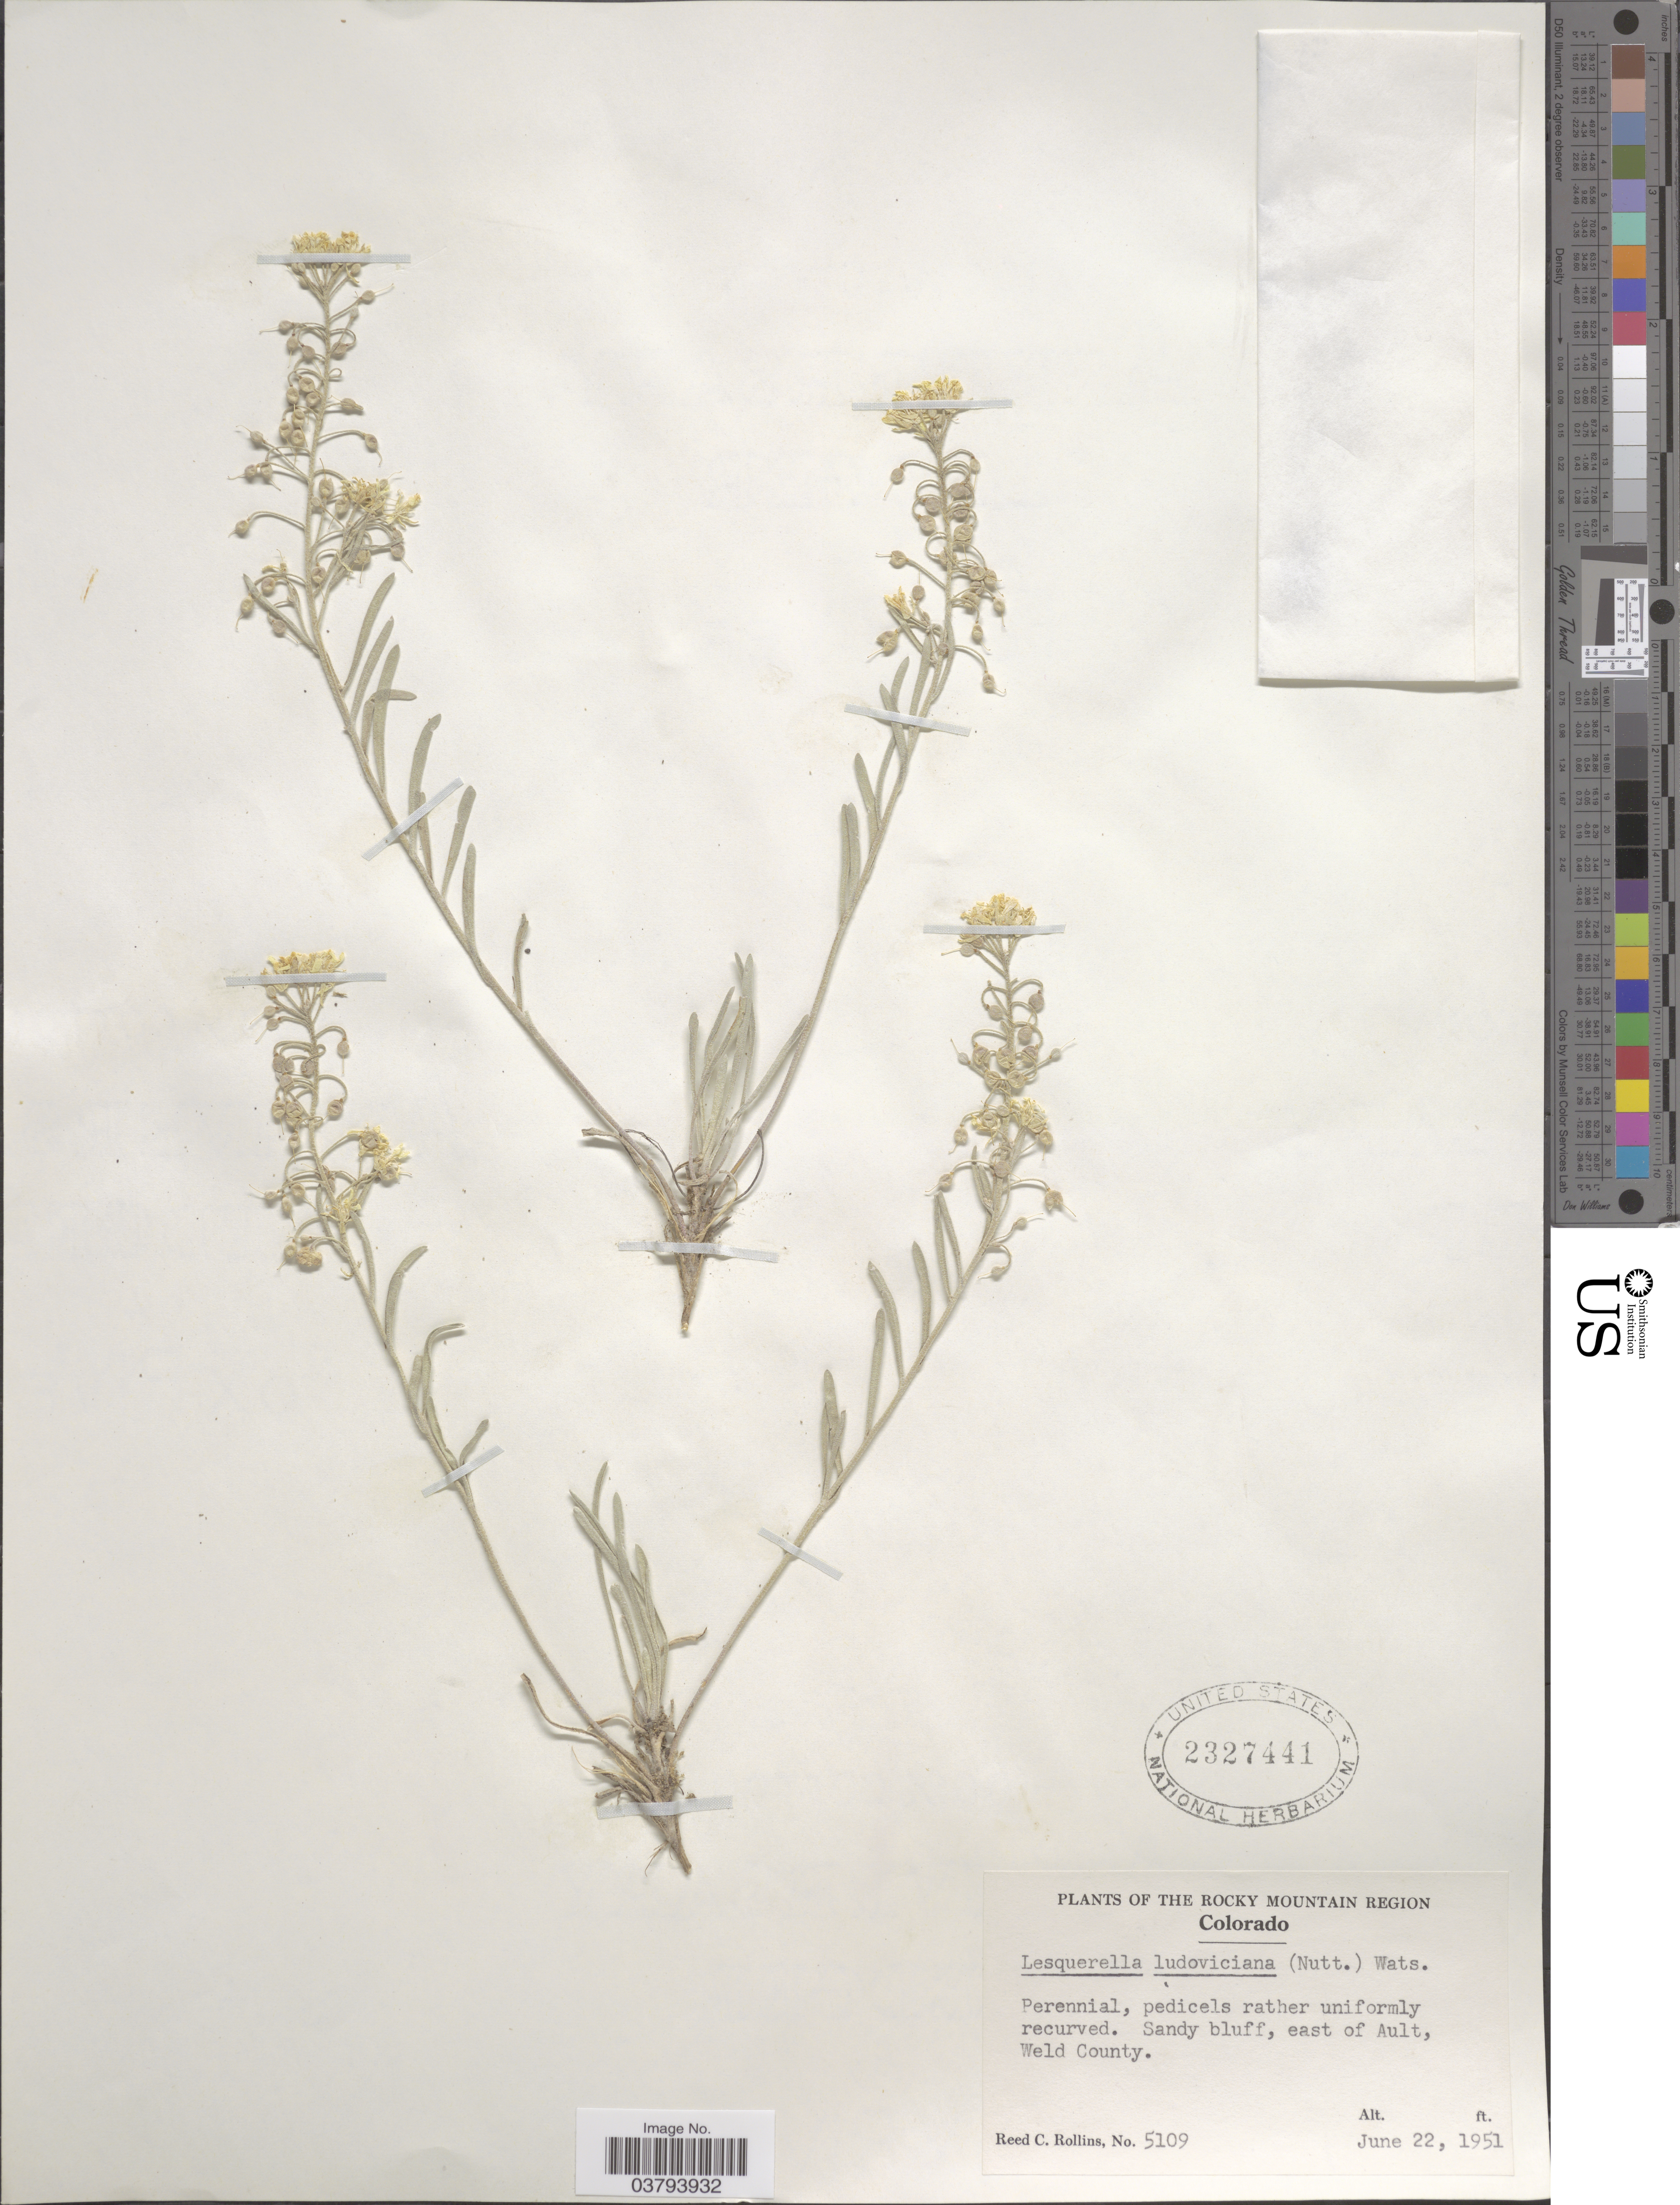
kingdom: Plantae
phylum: Tracheophyta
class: Magnoliopsida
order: Brassicales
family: Brassicaceae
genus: Lesquerella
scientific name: Lesquerella ludoviciana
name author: (Nutt.) S. Watson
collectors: R. C. Rollins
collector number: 5109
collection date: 1951-06-22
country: United States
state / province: Colorado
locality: The Rocky Mountain Region; Sandy bluff, east of Ault, Weld County.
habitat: sandy bluff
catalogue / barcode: US 2327441